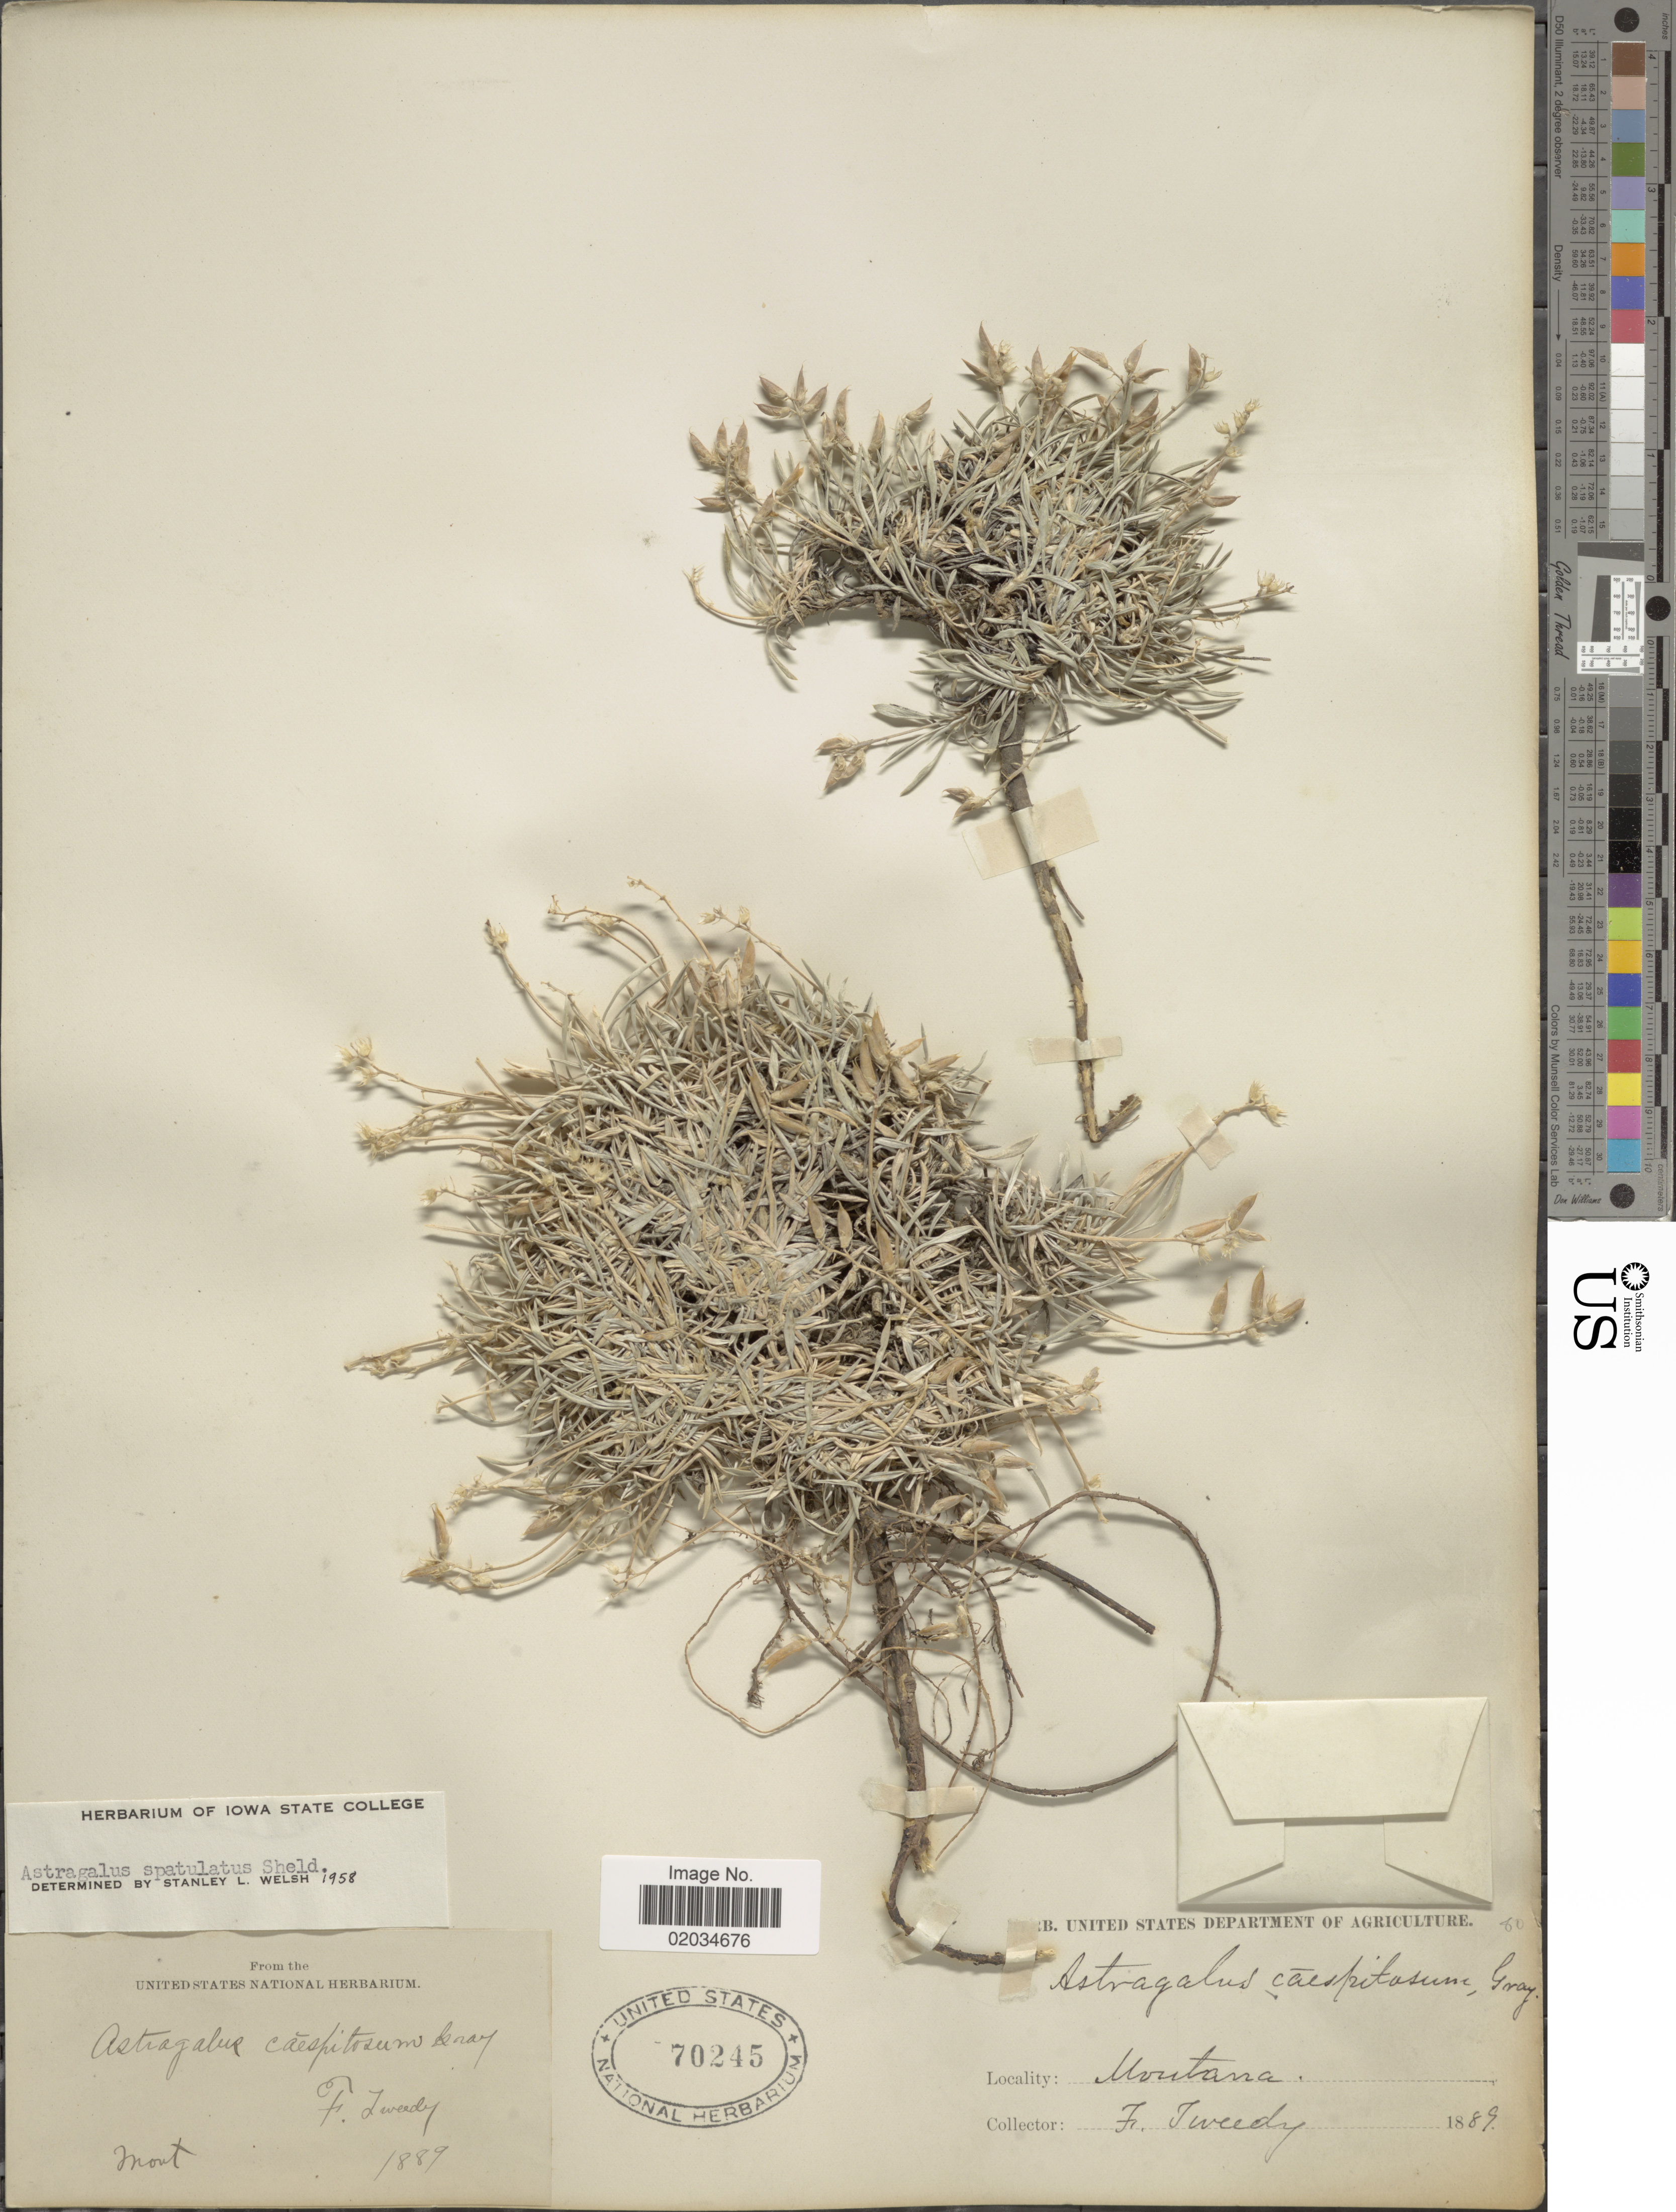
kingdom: Plantae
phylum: Tracheophyta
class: Magnoliopsida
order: Fabales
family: Fabaceae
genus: Astragalus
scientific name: Astragalus spatulatus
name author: E. Sheld.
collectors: F. Tweedy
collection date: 1889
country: United States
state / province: Montana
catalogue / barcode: US 70245